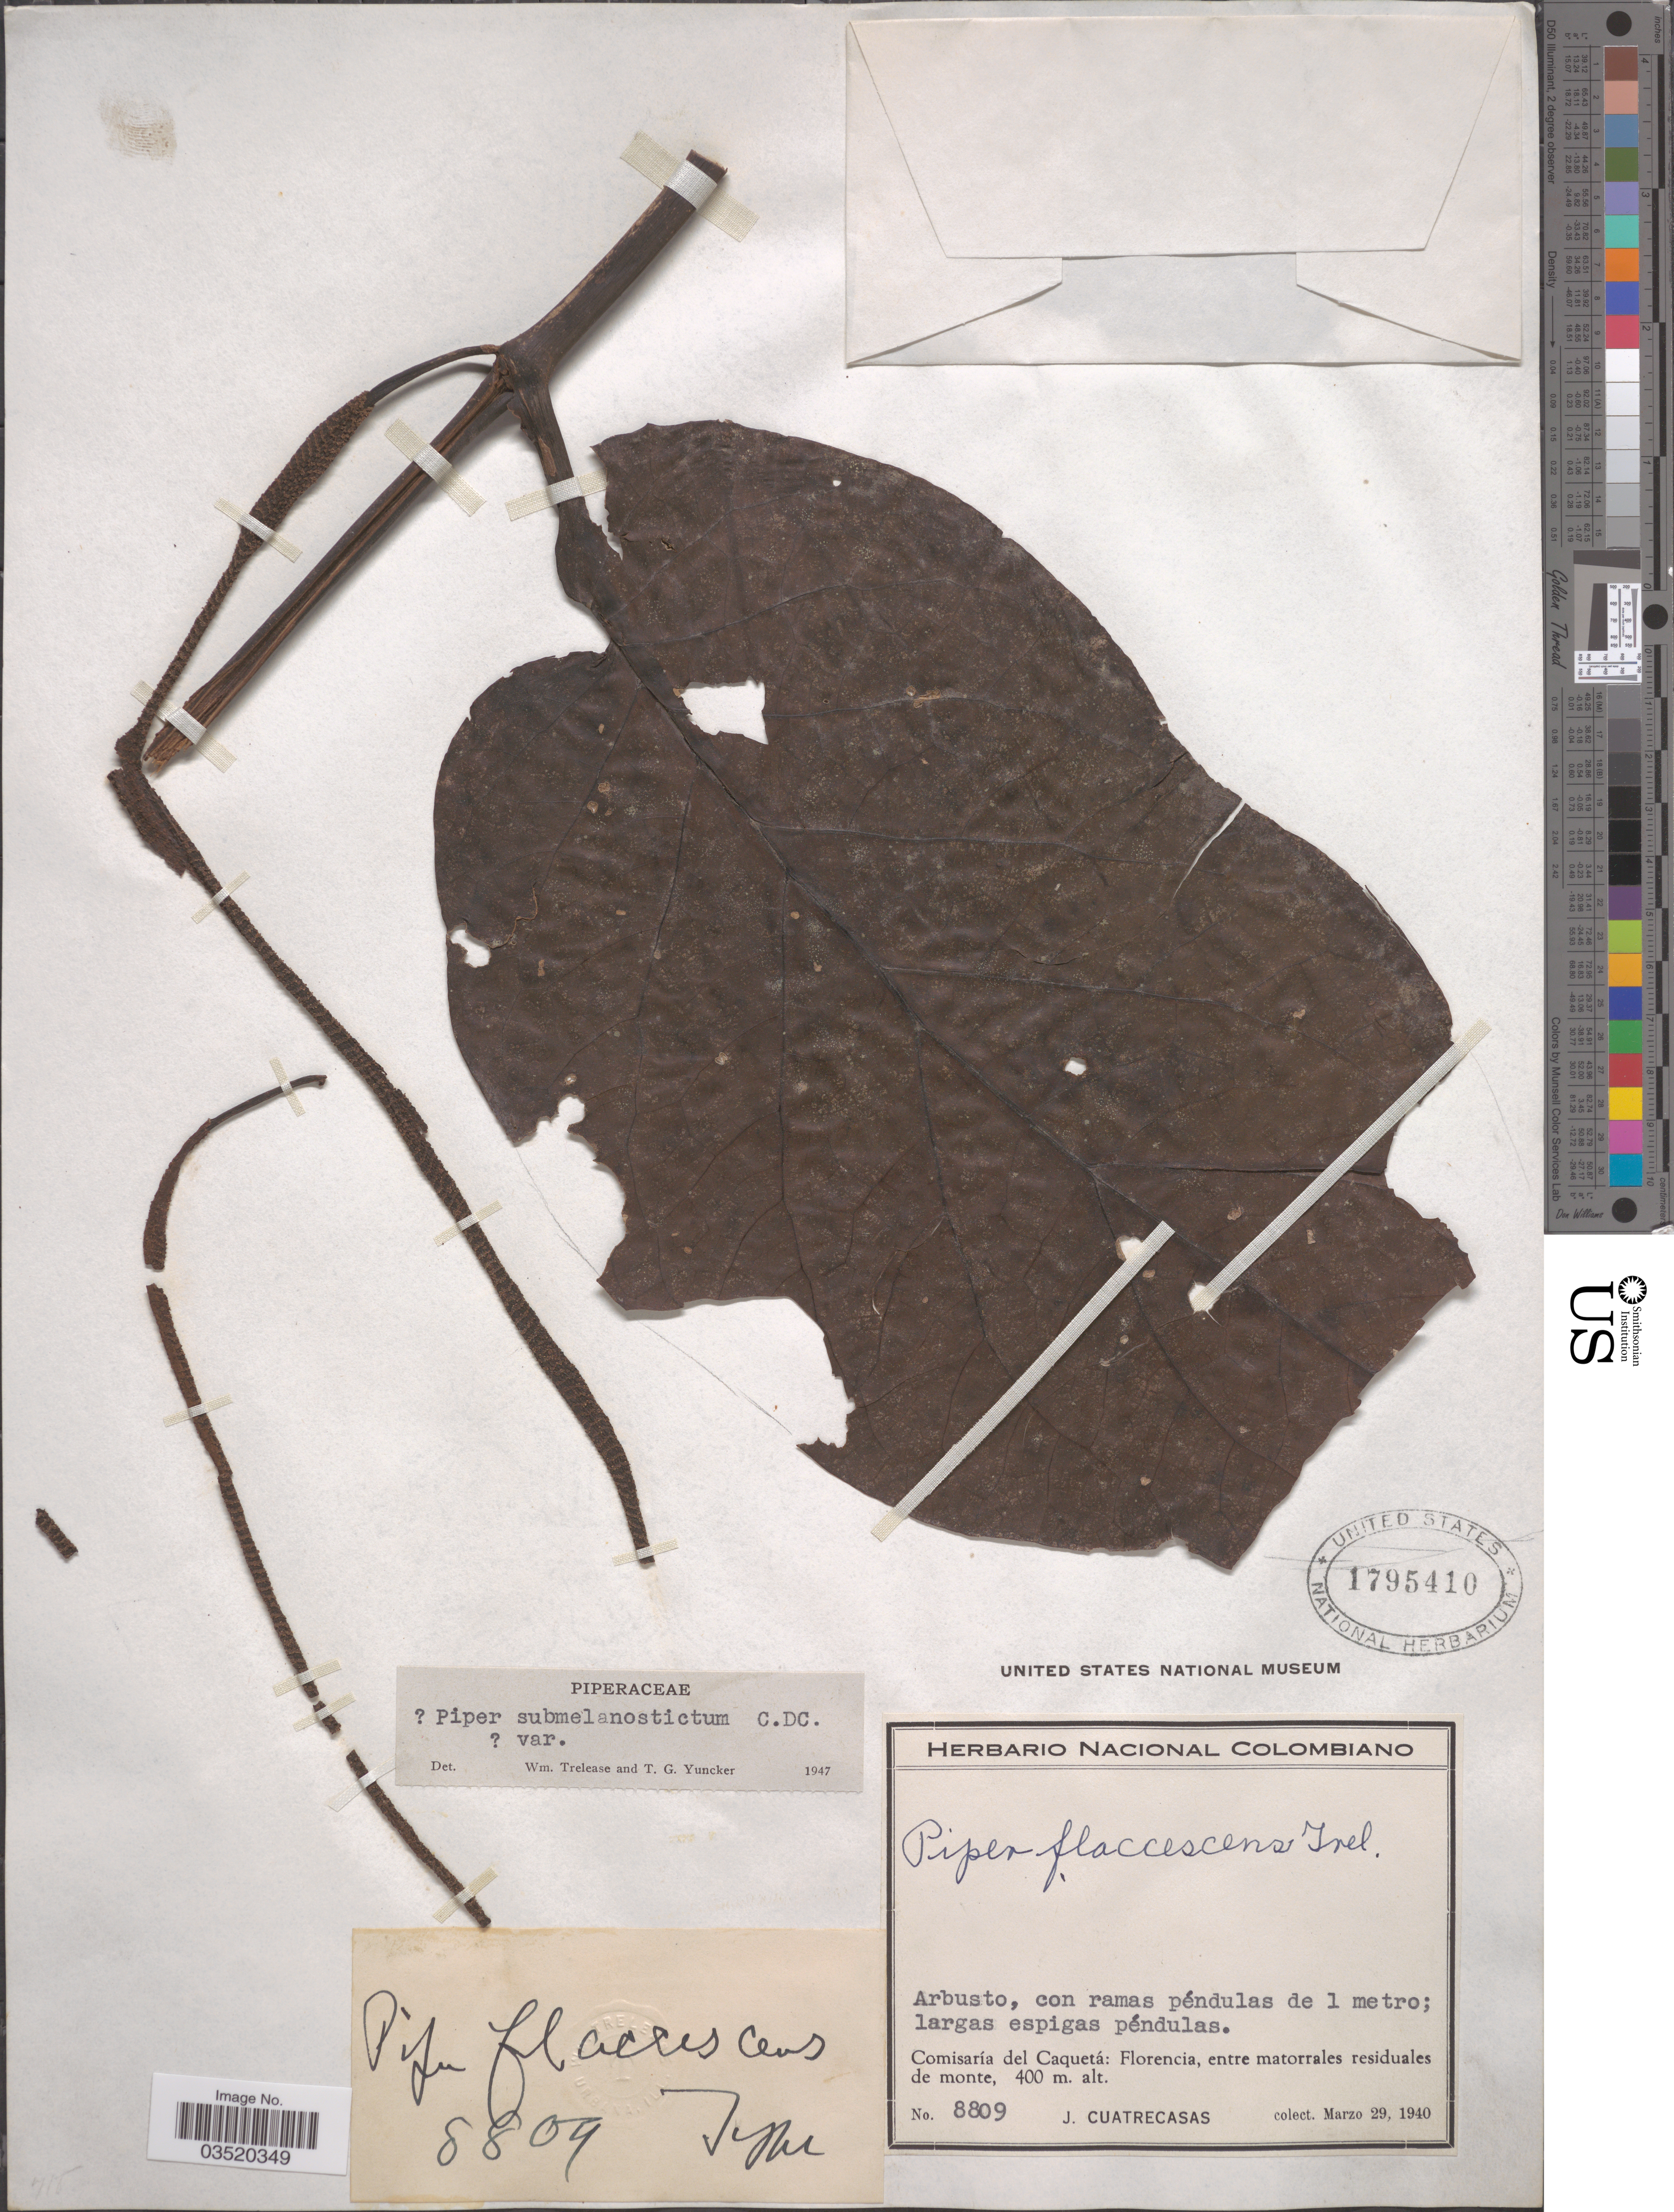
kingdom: Plantae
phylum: Tracheophyta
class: Magnoliopsida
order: Piperales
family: Piperaceae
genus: Piper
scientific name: Piper obliquum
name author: Ruiz & Pav.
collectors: J. Cuatrecasas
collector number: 8809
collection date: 1940-03-29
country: Colombia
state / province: Caquetá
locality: Comisaría del Caquetá: Florencia, entre matorrales residuales de monte.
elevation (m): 400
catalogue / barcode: US 1795410